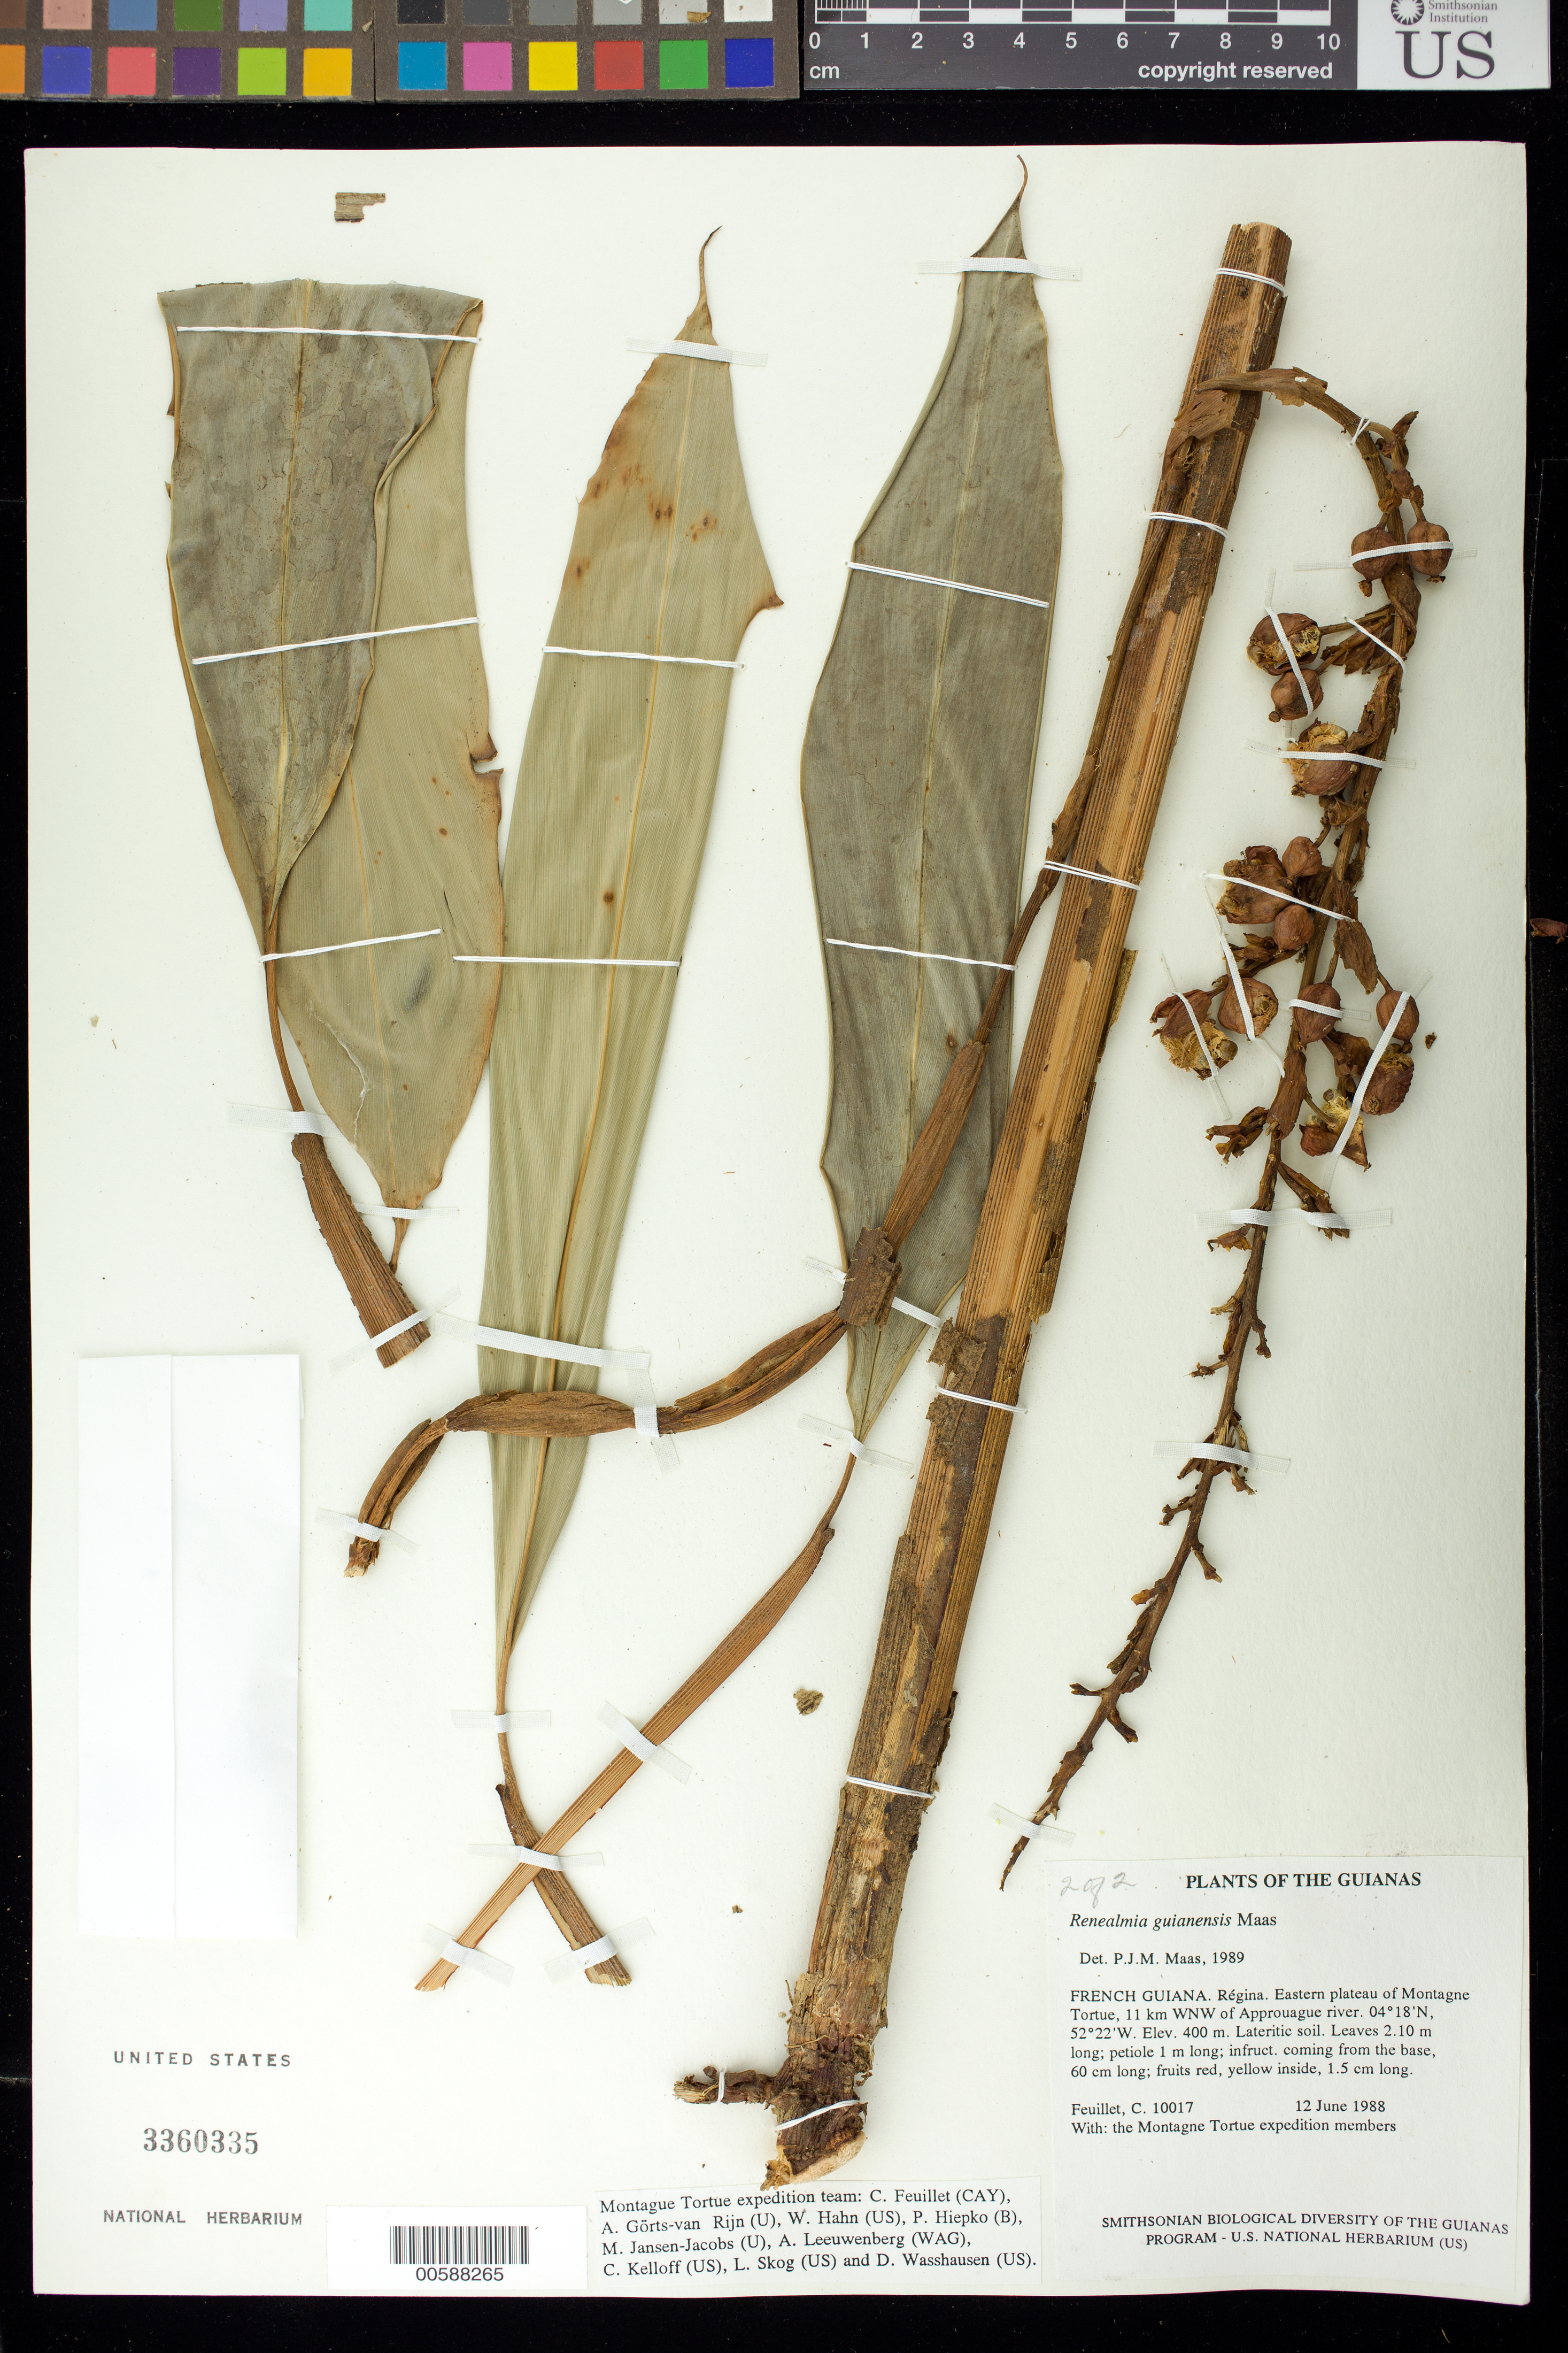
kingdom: Plantae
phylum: Tracheophyta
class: Liliopsida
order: Zingiberales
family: Zingiberaceae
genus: Renealmia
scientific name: Renealmia guianensis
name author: Maas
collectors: C. Feuillet & Montagne Torte Exped. members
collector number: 10017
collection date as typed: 12 June 1988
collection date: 1988-06-12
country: French Guiana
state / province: Cayenne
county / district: Regina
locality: Eastern plateau of Montagne Tortue, 11 km WNW of Approuague river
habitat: Lateritic soil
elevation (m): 400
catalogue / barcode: US 3360335